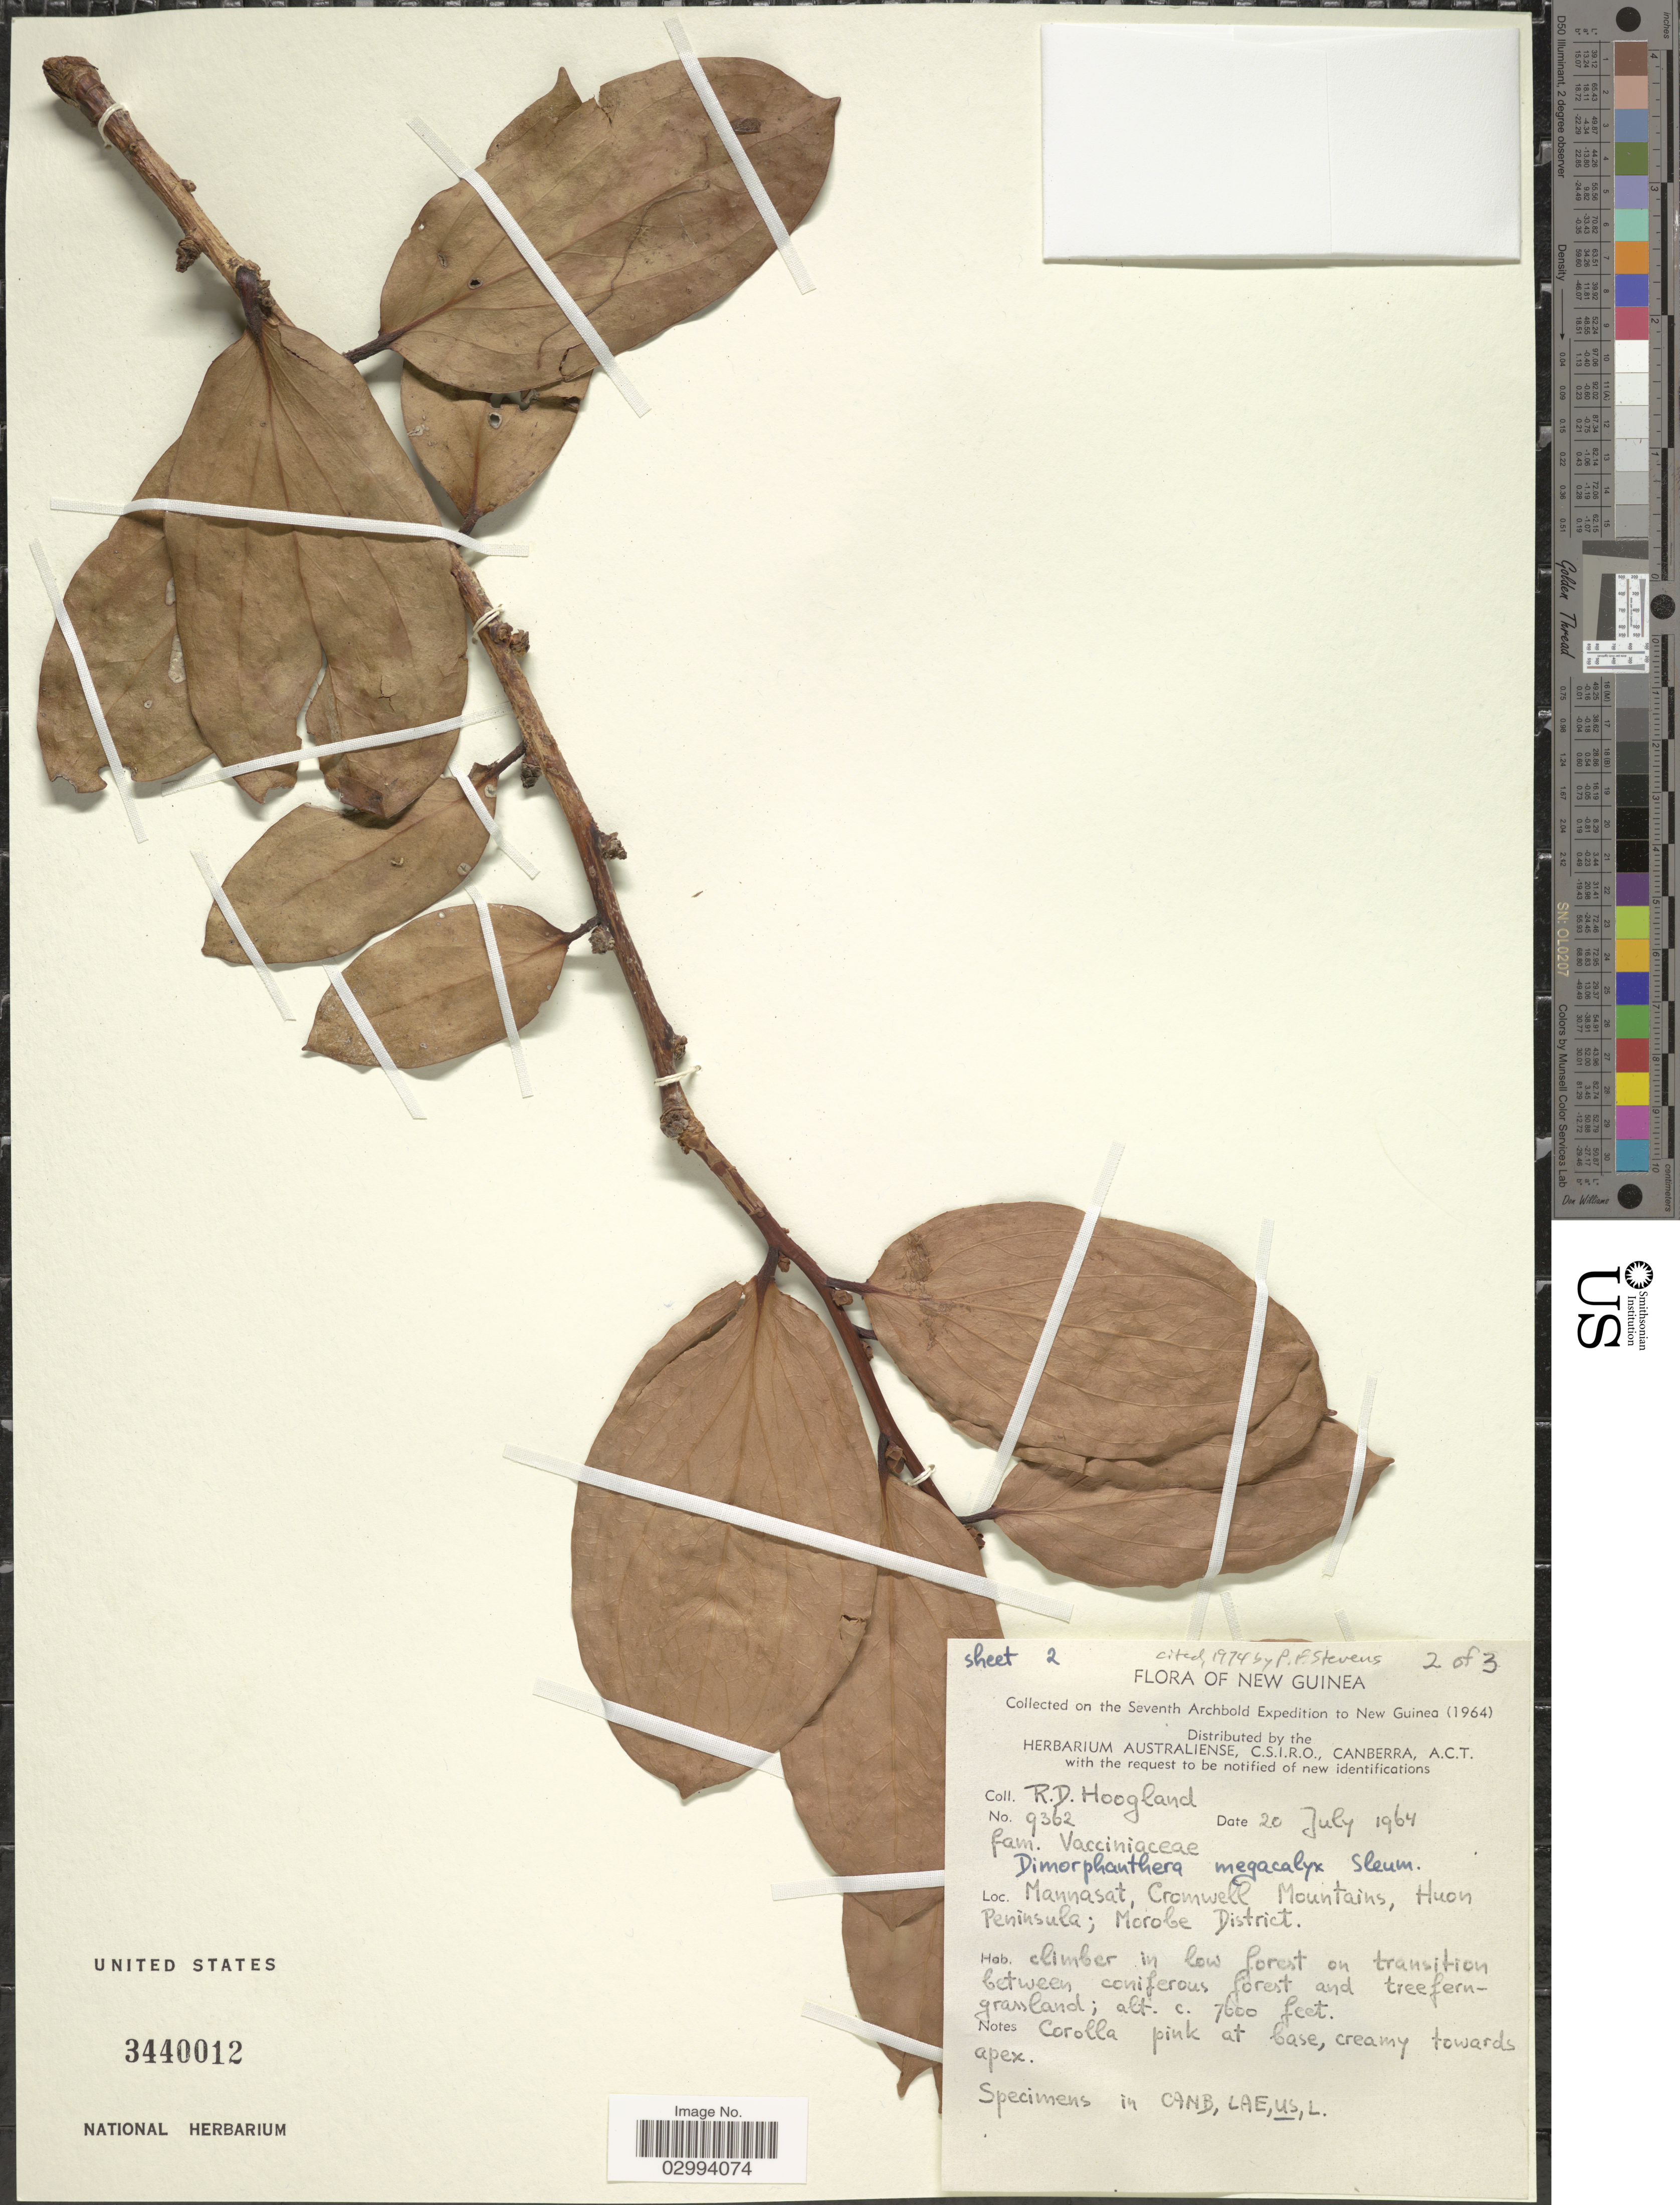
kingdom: Plantae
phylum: Tracheophyta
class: Magnoliopsida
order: Ericales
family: Ericaceae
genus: Dimorphanthera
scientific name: Dimorphanthera megacalyx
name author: Sleumer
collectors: R. D. Hoogland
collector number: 9362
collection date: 1964-07-20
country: Papua New Guinea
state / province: Morobe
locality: New Guinea, Mannasat, Cromwell Mountains, Huon Peninsula; Morobe District.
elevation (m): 2316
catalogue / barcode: US 3440012